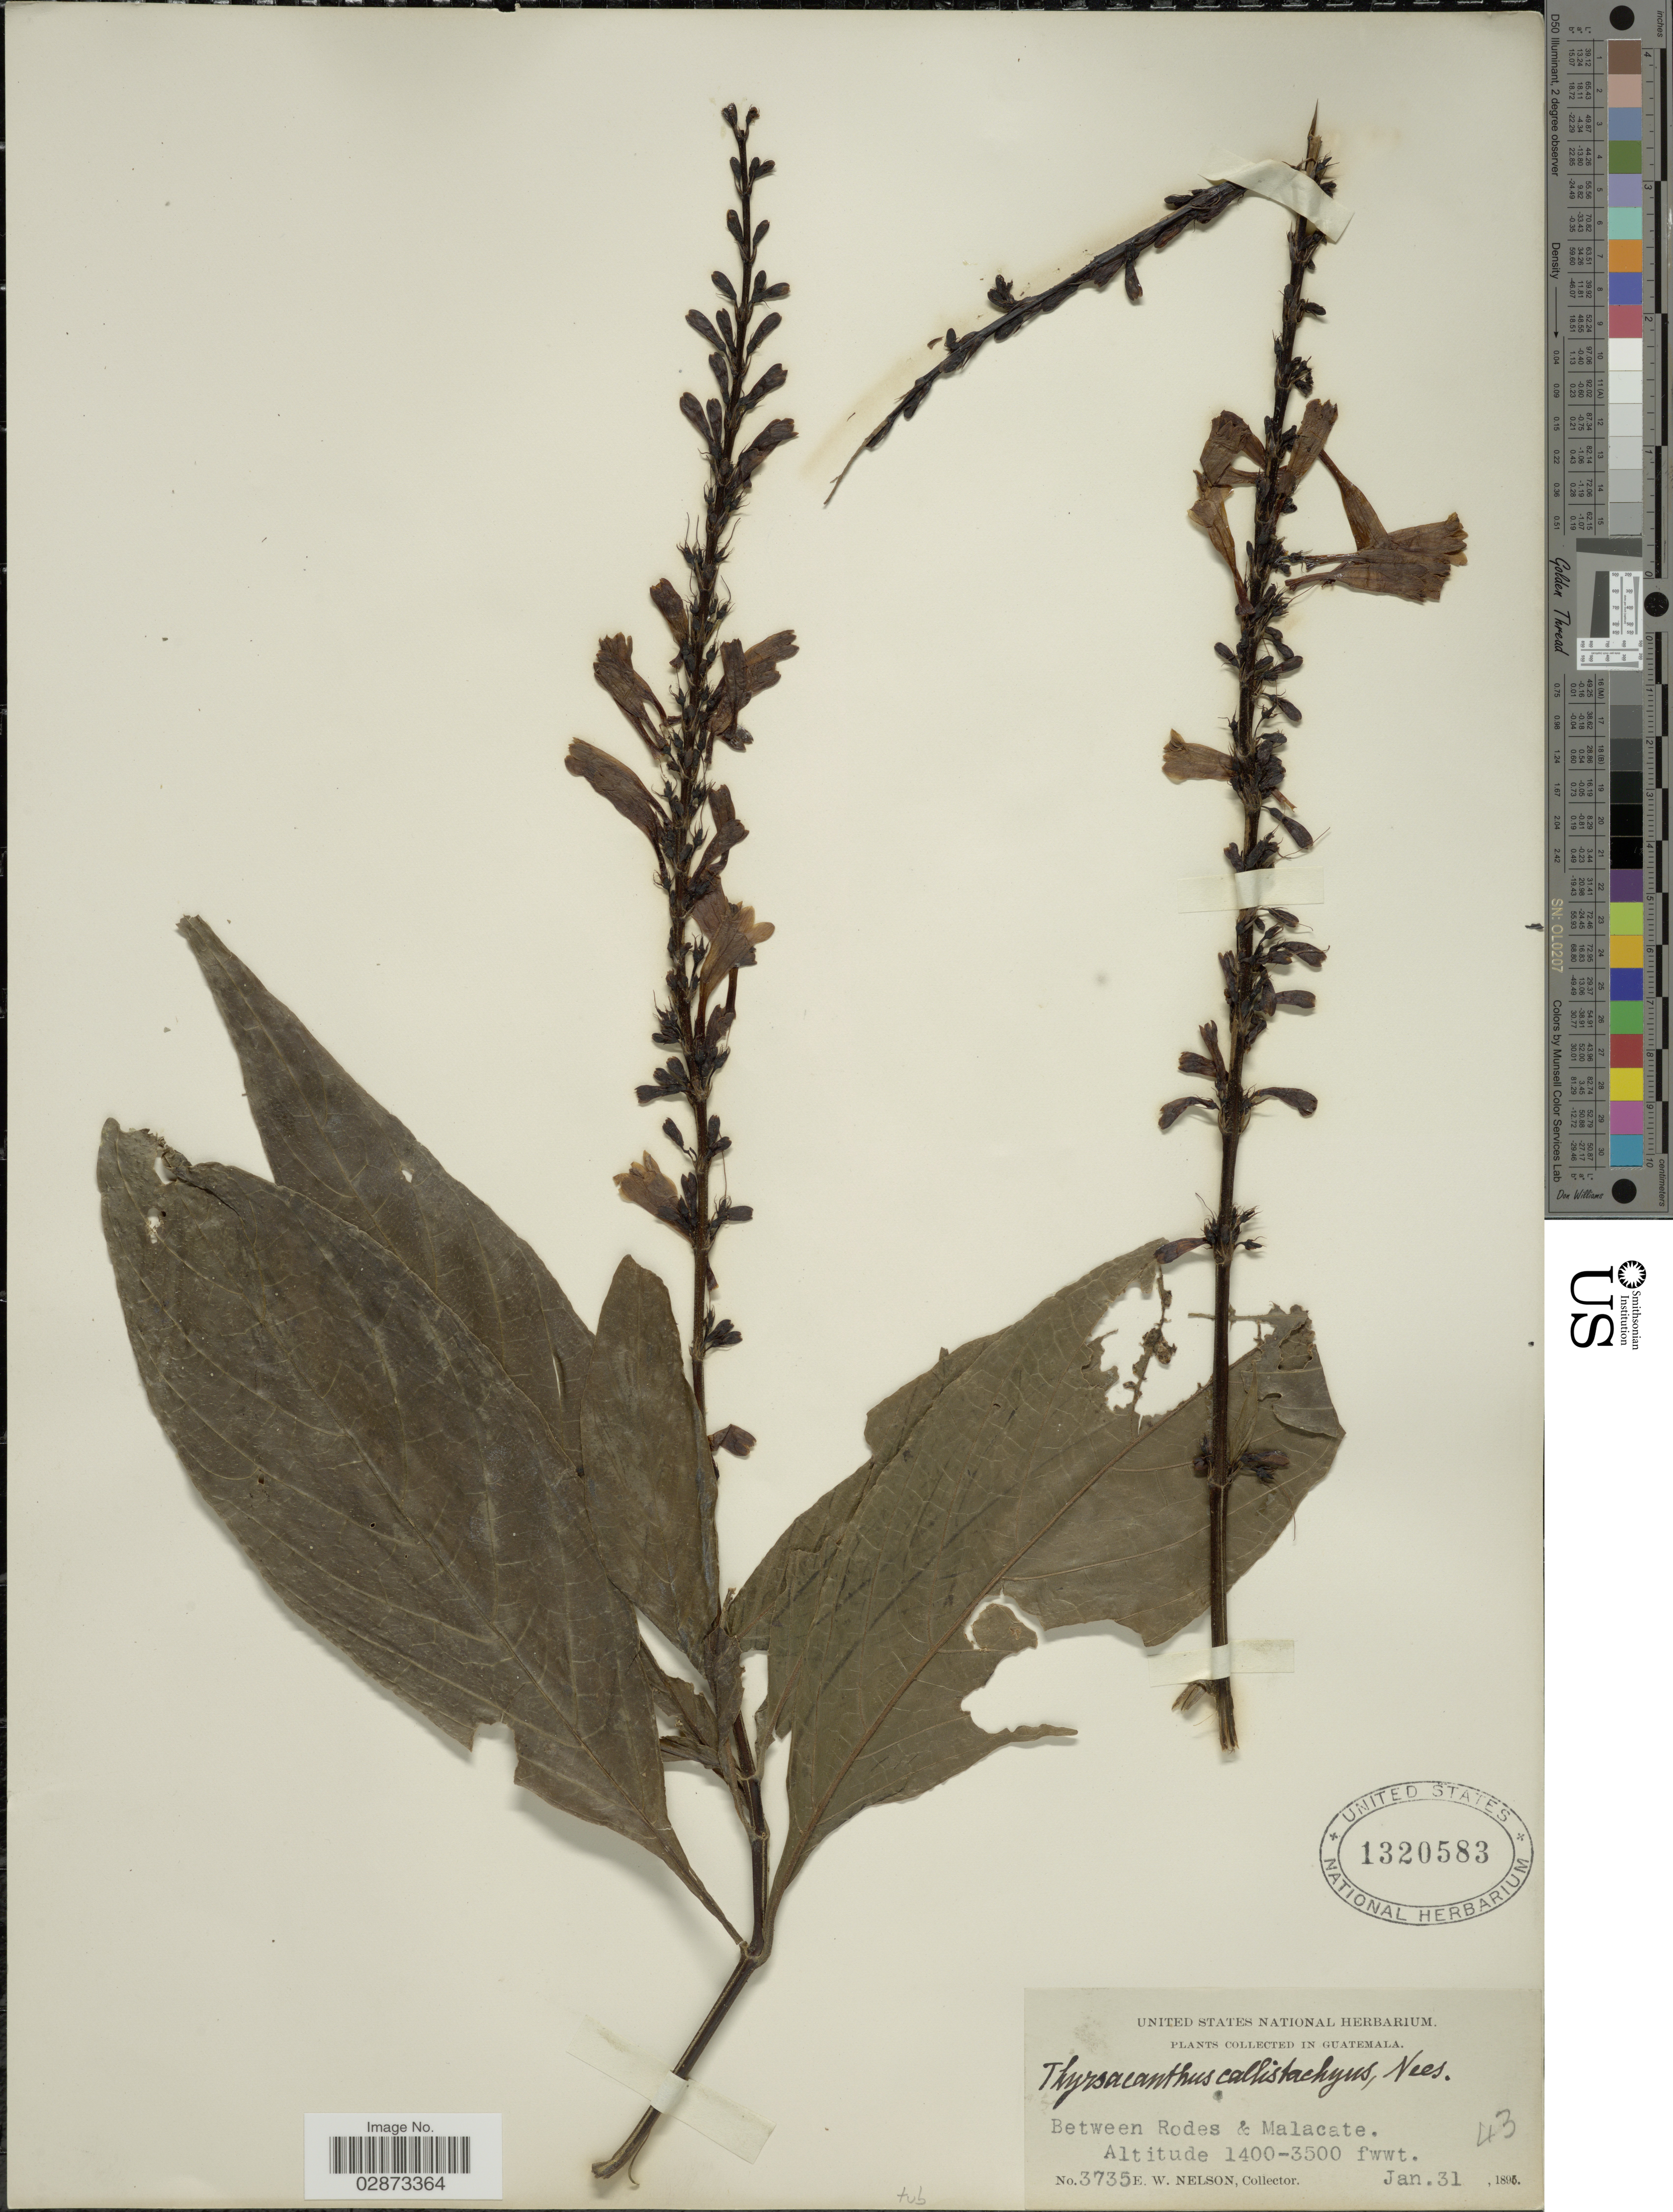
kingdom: Plantae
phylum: Tracheophyta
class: Magnoliopsida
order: Lamiales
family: Acanthaceae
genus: Odontonema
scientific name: Odontonema callistachyum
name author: (Schltdl. & Cham.) Kuntze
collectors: E. W. Nelson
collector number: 3735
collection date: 1895-01-31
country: Guatemala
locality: Between Rodes & Malacate.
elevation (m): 427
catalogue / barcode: US 1320583